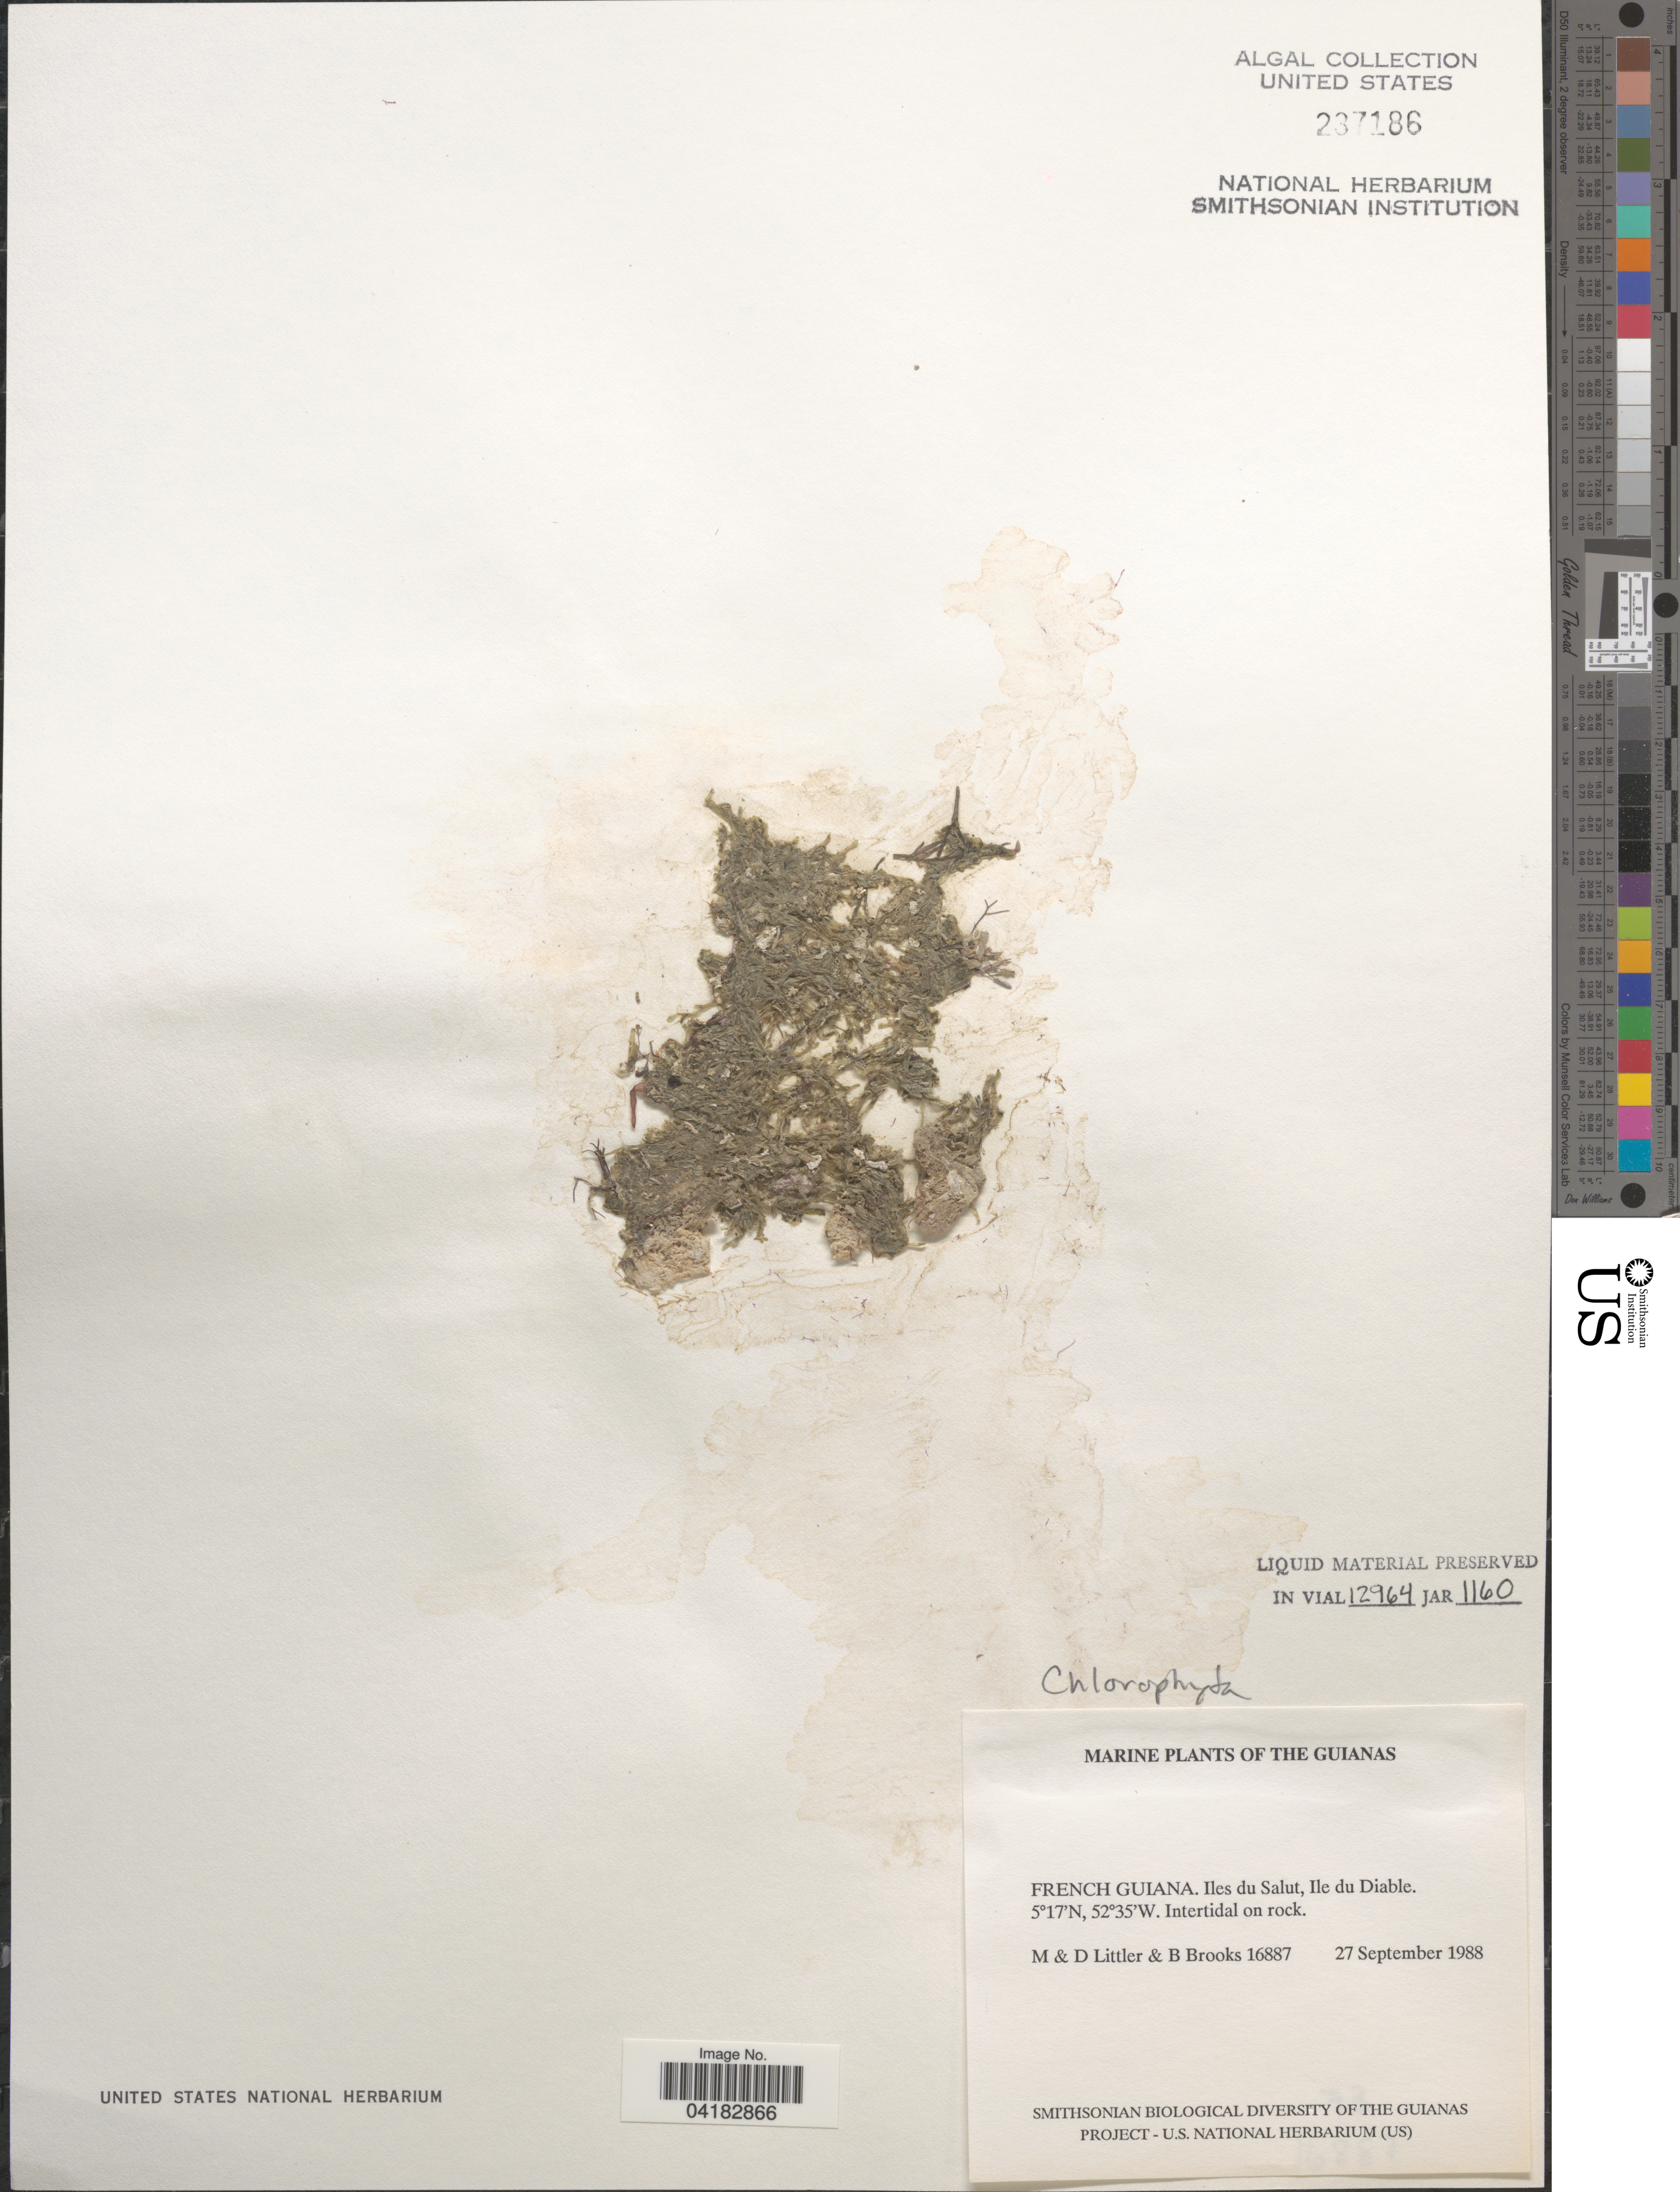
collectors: M. Littler, D. S. Littler & B. Brooks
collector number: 16887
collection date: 1988-09-27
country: French Guiana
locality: Guianas. Iles du Salut, Ile du Diable.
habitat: Intertidal on rock.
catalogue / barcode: US 237186